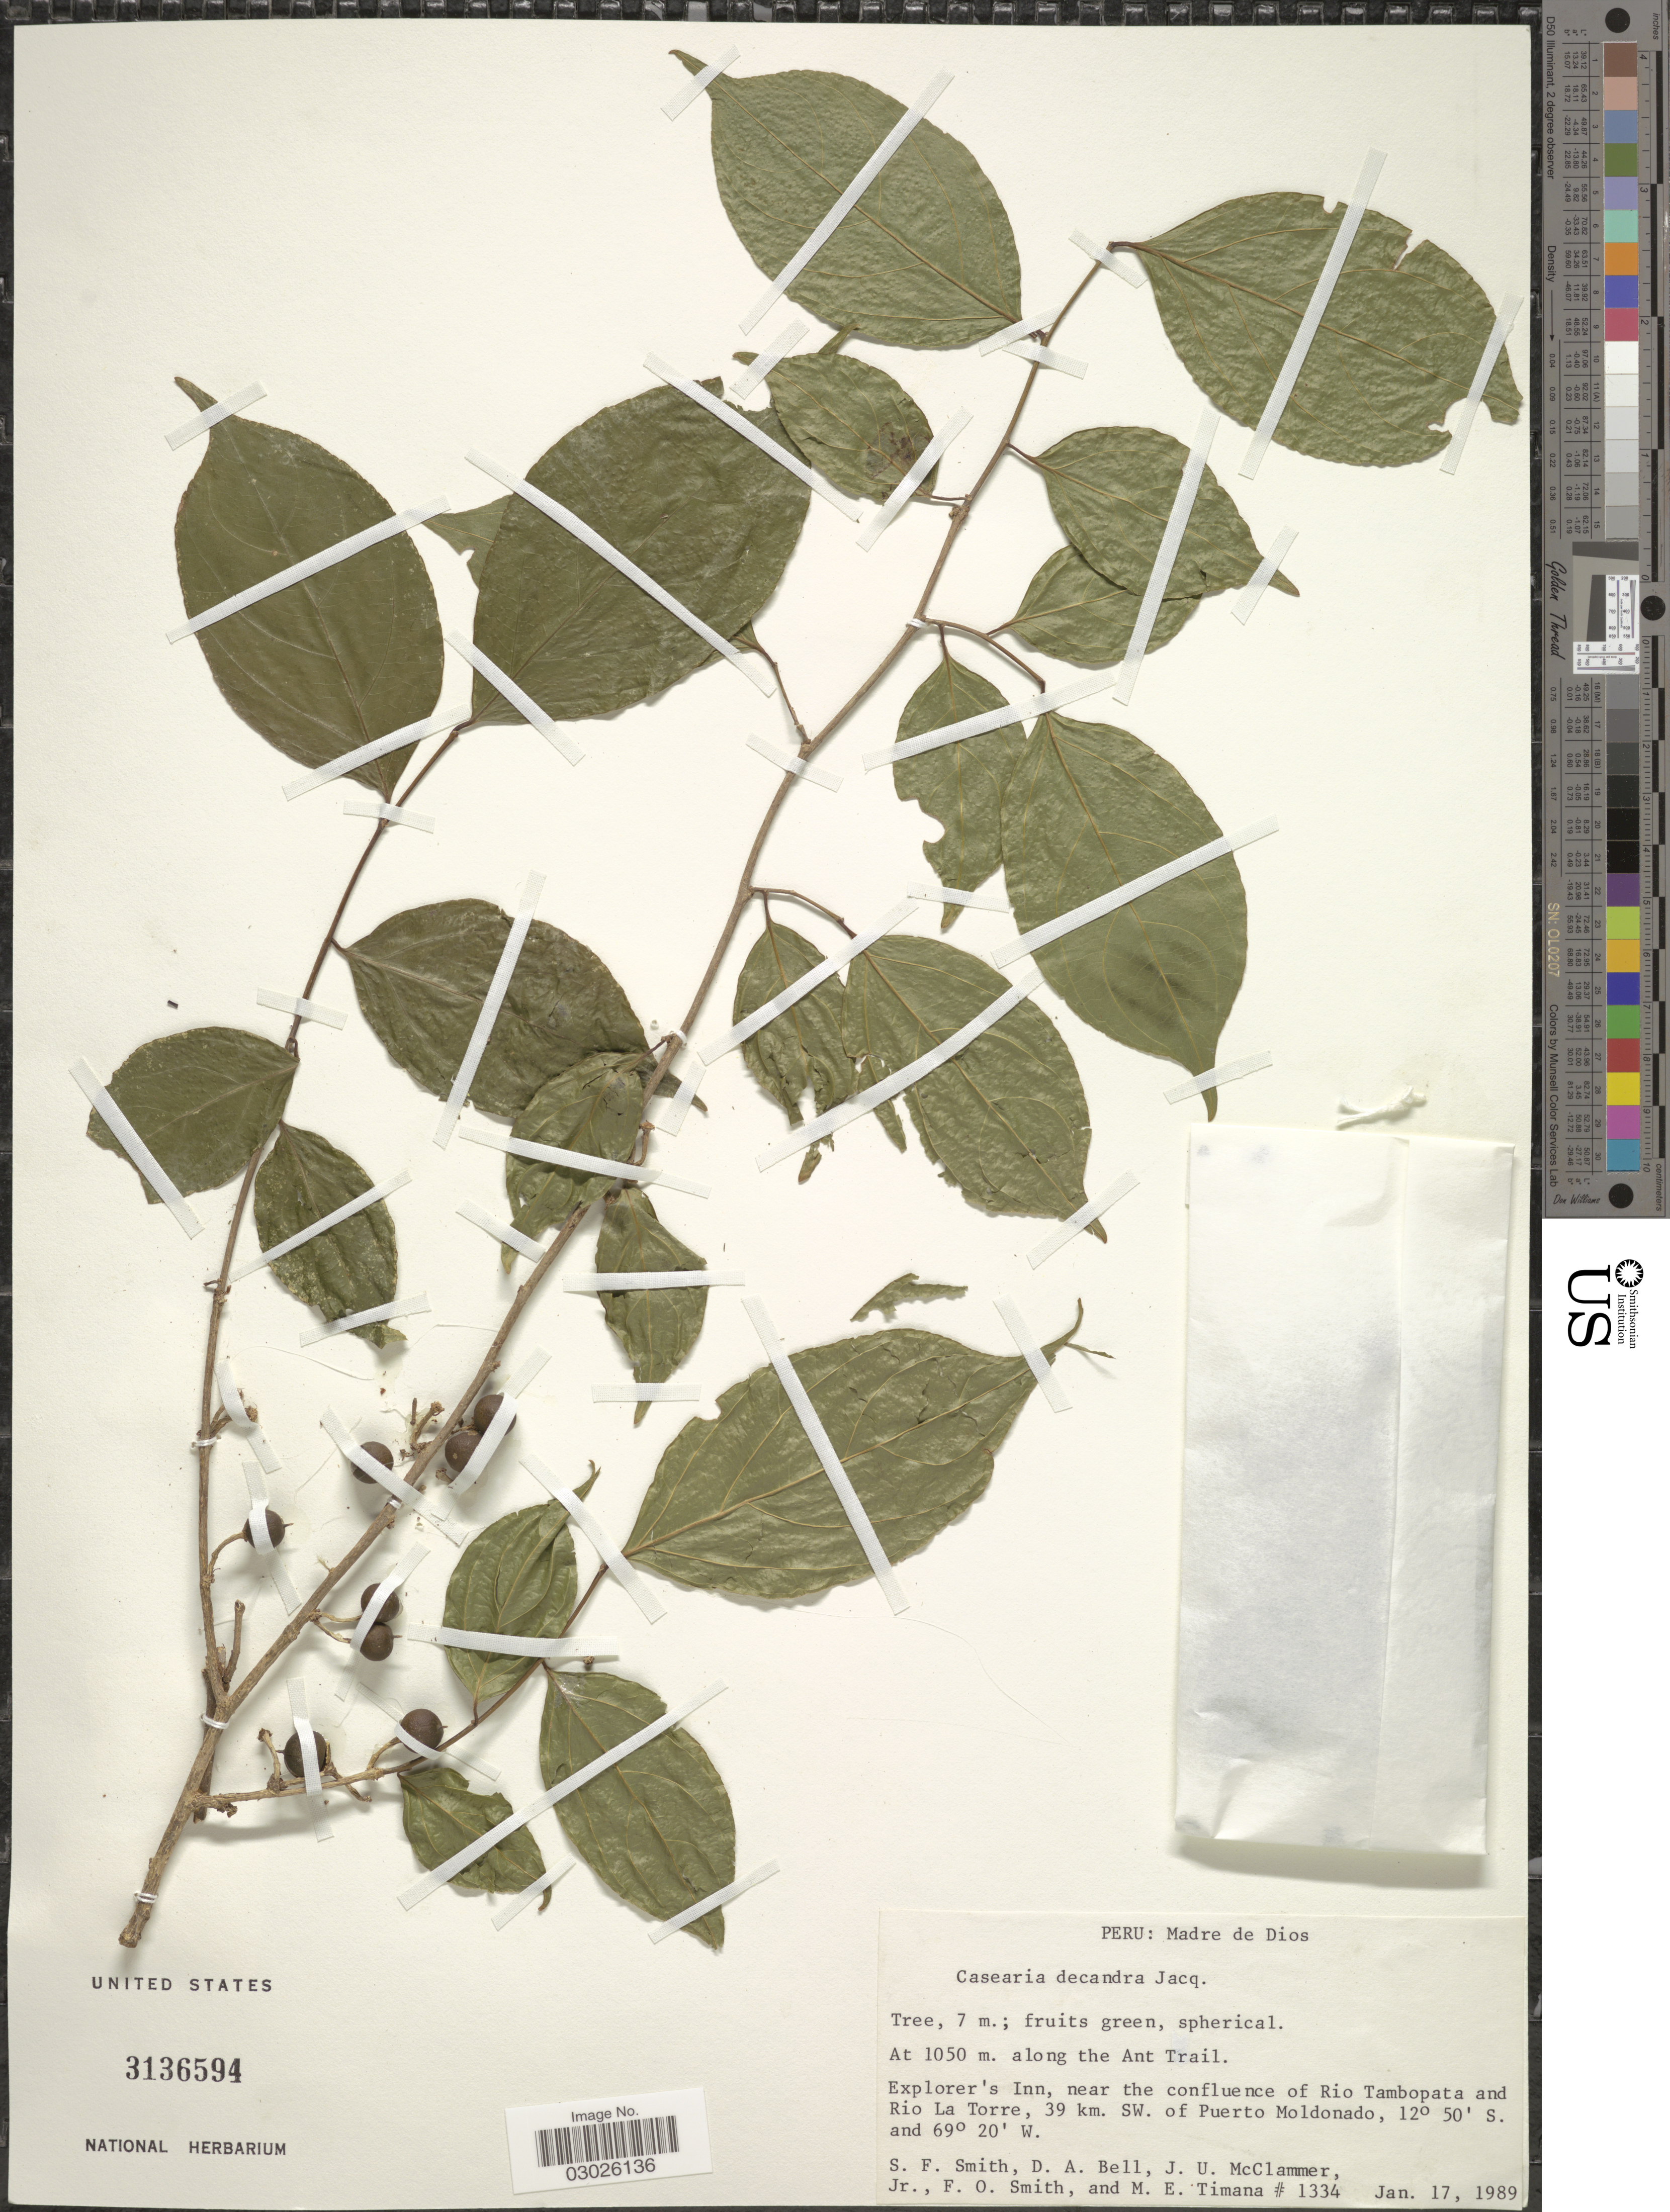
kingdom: Plantae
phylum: Tracheophyta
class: Magnoliopsida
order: Malpighiales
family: Salicaceae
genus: Casearia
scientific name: Casearia decandra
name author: Jacq.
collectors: S.F. Smith, D. A. Bell, J. McClammer & F. Smith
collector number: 1334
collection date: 1989-01-17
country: Peru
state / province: Madre de Dios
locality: Explorer's Inn, near the confluence of Rio Tambopata and Rio La Torre, 39 km. SW. of Puerto Moldonado.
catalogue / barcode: US 3136594